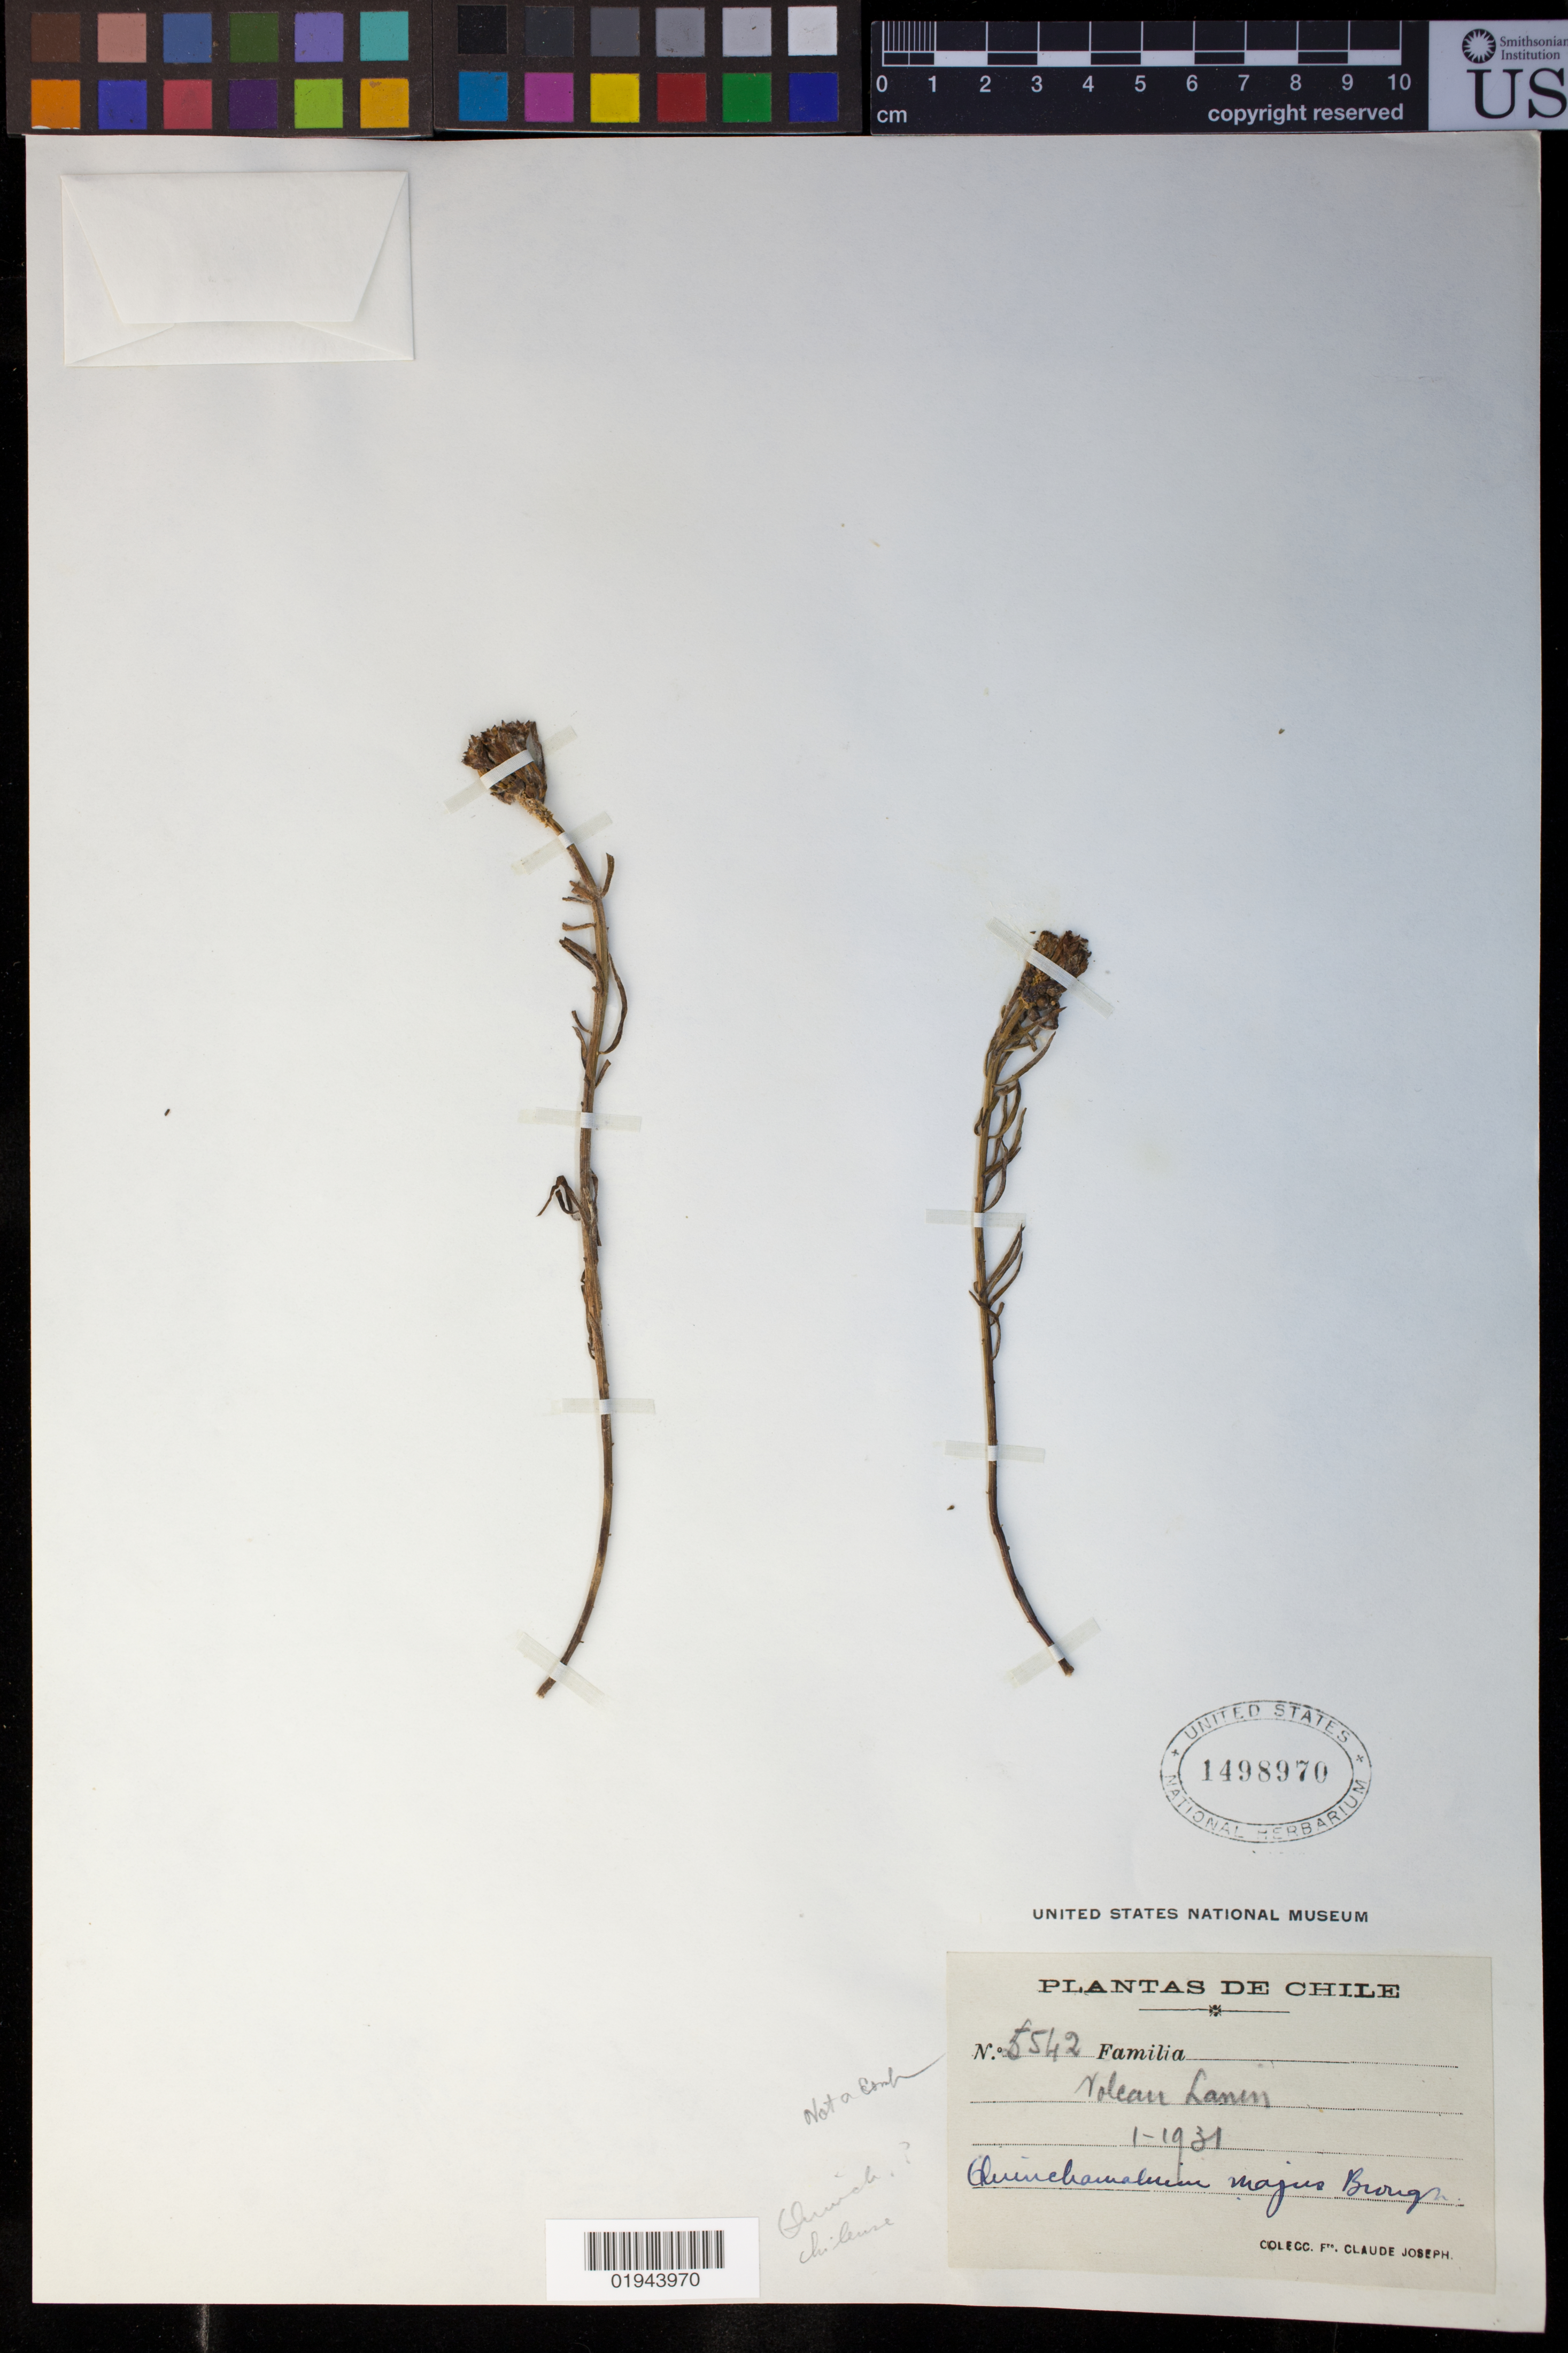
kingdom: Plantae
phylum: Tracheophyta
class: Magnoliopsida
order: Santalales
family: Schoepfiaceae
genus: Quinchamalium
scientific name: Quinchamalium chilense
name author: Molina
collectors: Bro. Claude-Joseph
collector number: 5542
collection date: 1931-01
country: Chile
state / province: Araucanía (IX)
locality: Volcan Lanin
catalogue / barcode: US 1498970